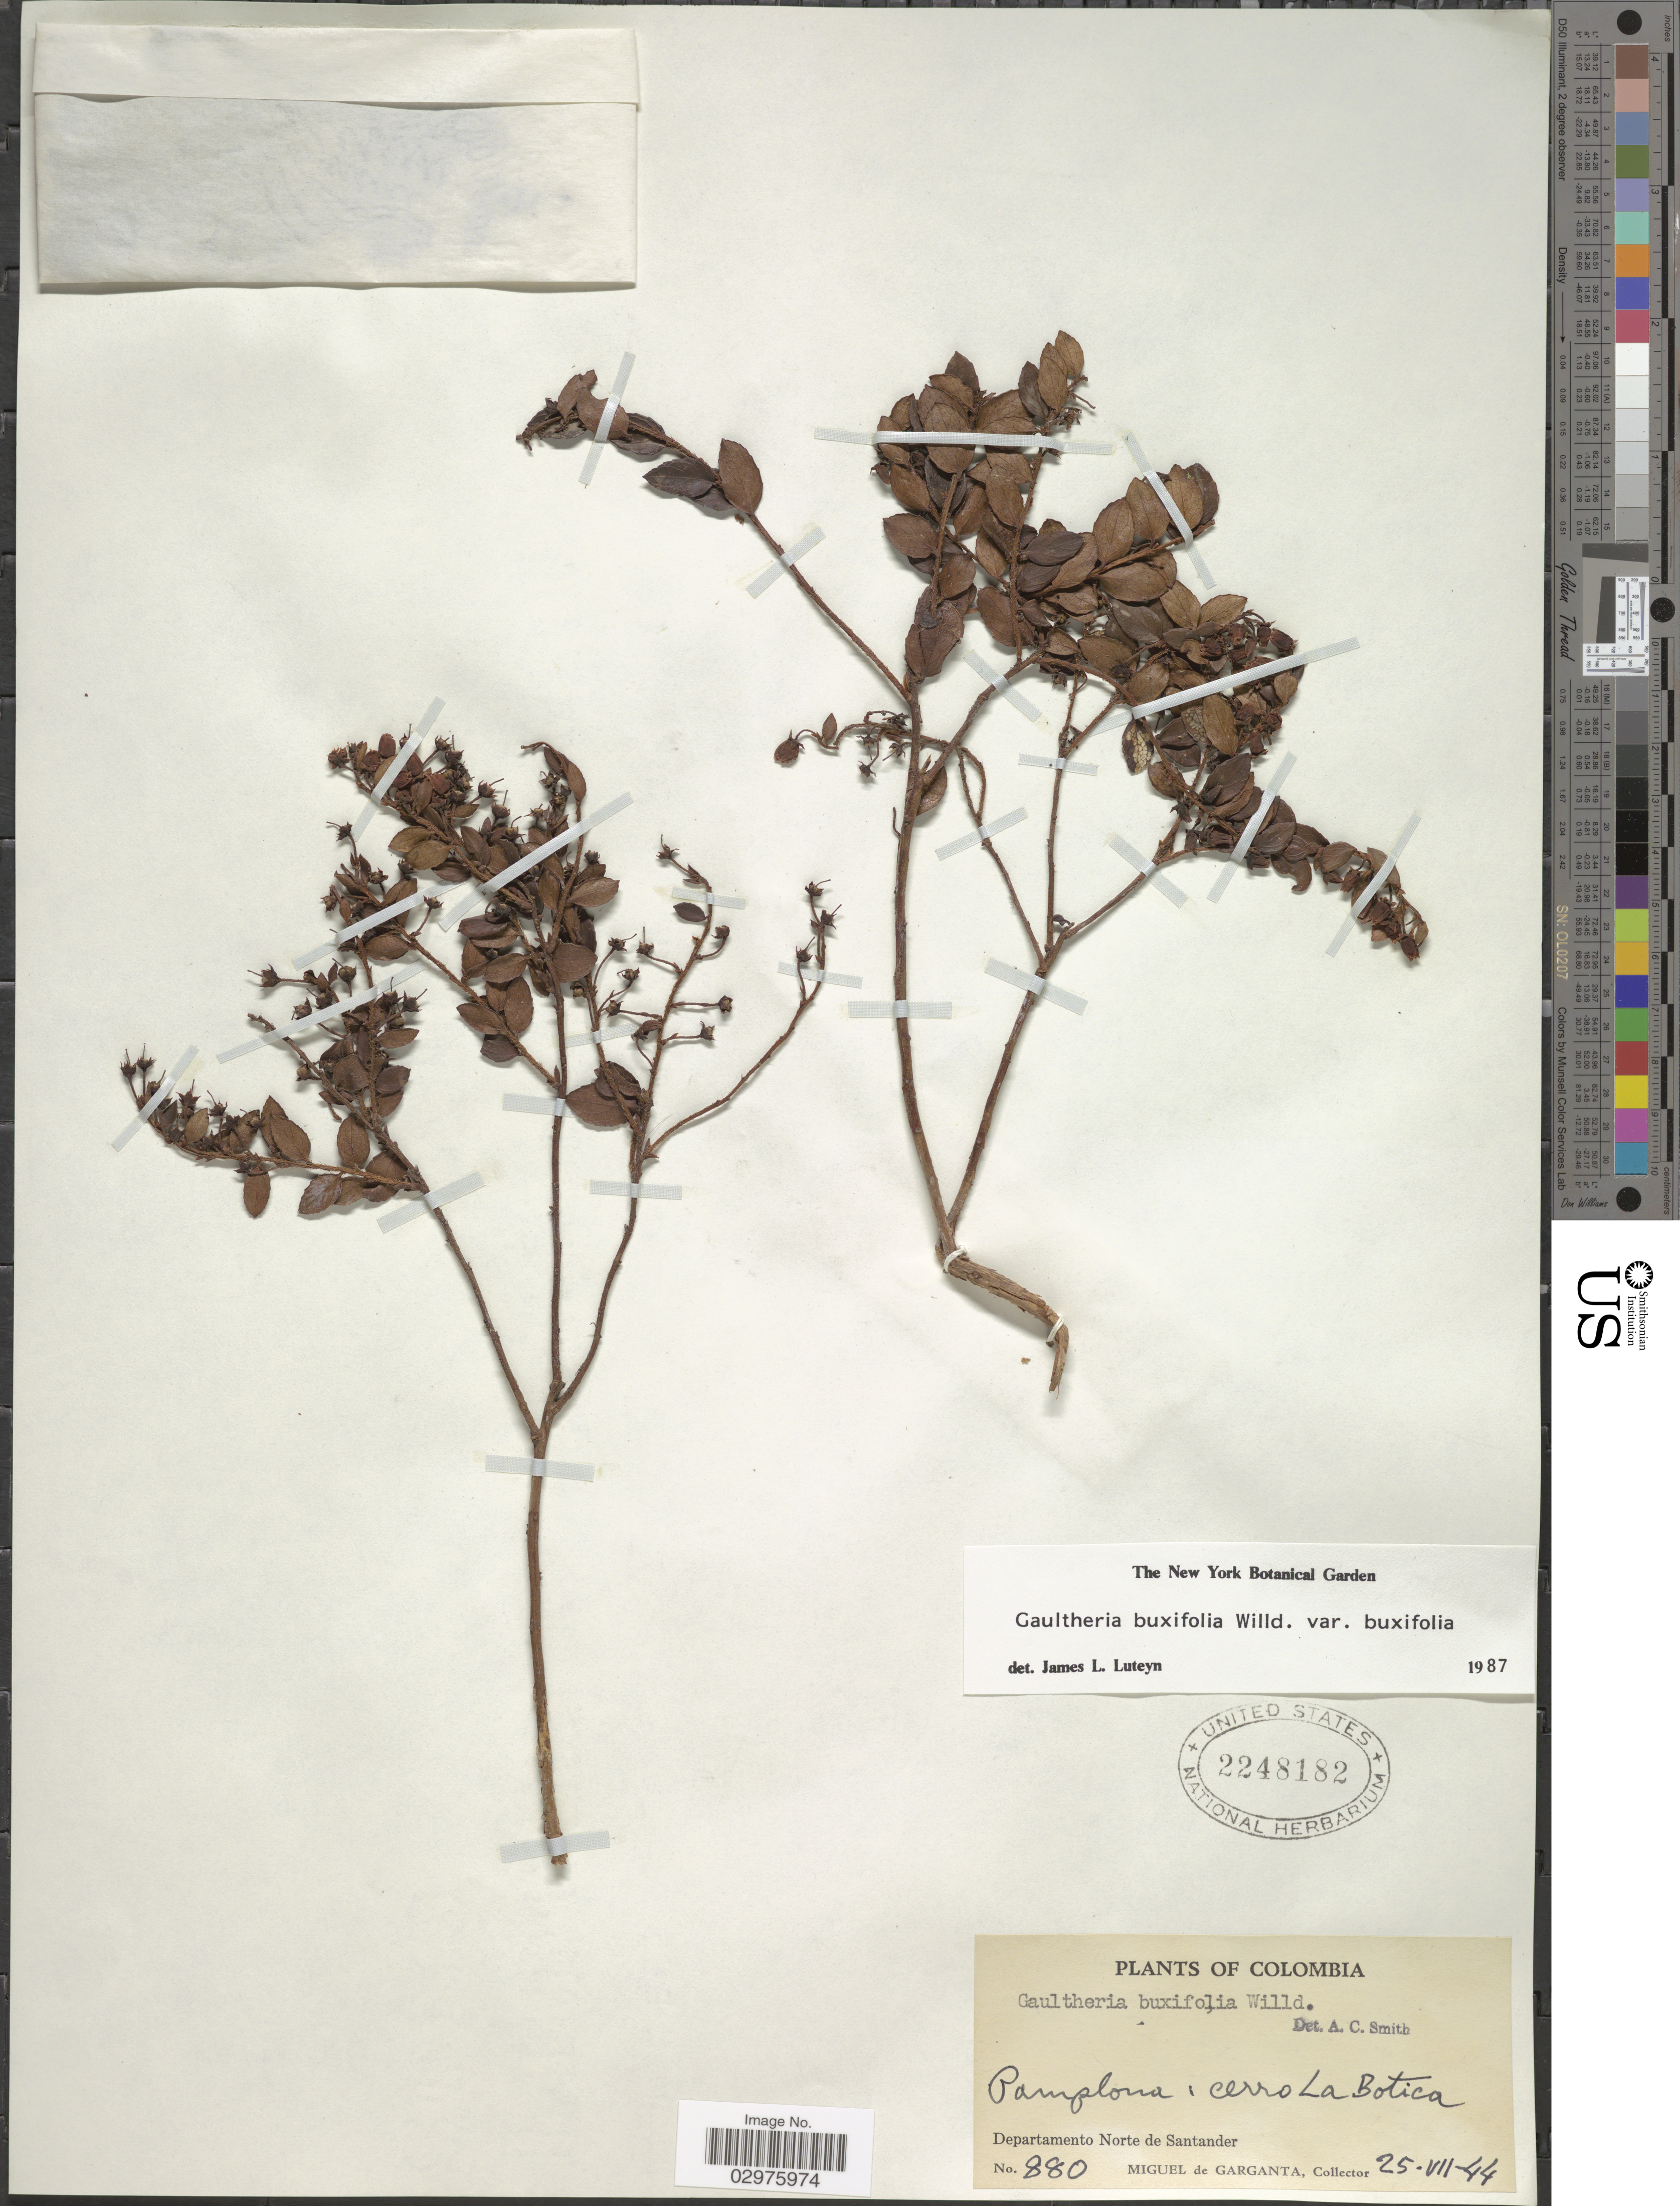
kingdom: Plantae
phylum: Tracheophyta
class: Magnoliopsida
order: Ericales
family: Ericaceae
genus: Gaultheria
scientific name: Gaultheria buxifolia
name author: Willd.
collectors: M. Garganta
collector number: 880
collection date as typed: Transcribed d/m/y: 25/7/44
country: Colombia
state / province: Norte de Santander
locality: Pamplona, cerro La Botica. Departamento Norte de Santander.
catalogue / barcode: US 2248182